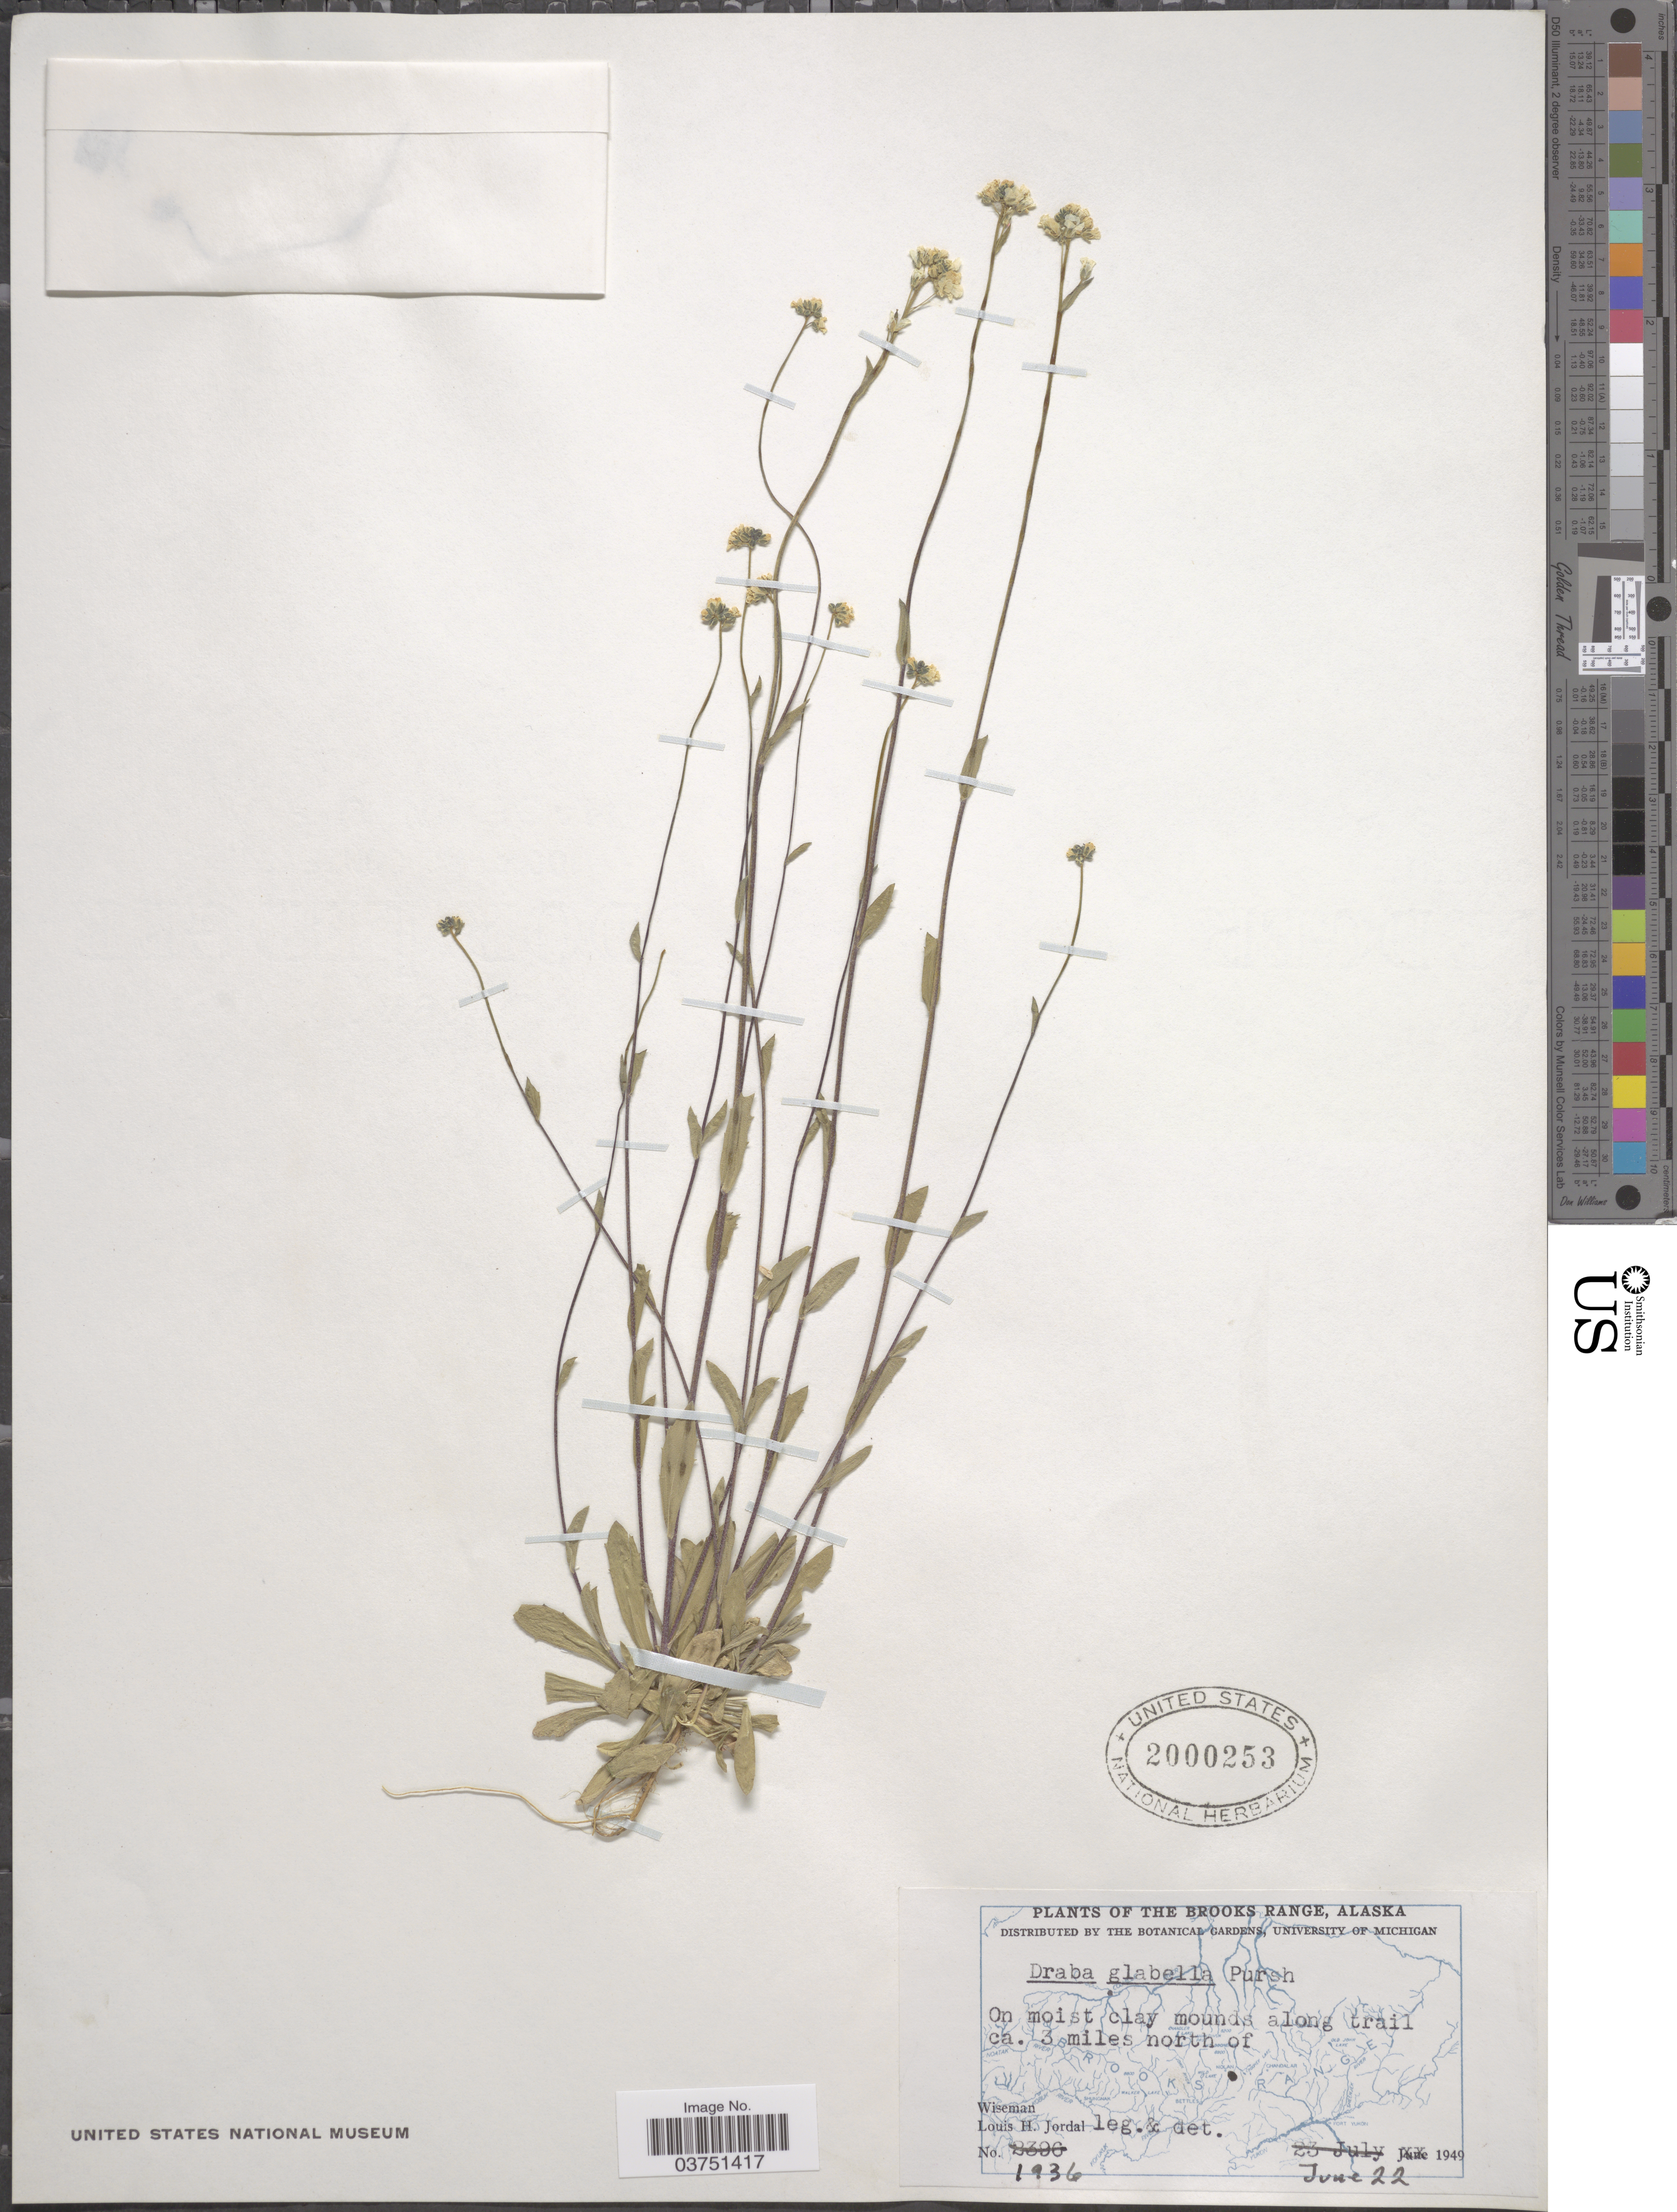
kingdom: Plantae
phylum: Tracheophyta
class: Magnoliopsida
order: Brassicales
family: Brassicaceae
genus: Draba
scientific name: Draba glabella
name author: Pursh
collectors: L. Jordal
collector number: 1936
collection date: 1949-06-22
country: United States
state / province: Alaska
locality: Brooks Range; ca. 3 miles north of Wiseman.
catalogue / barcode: US 2000253